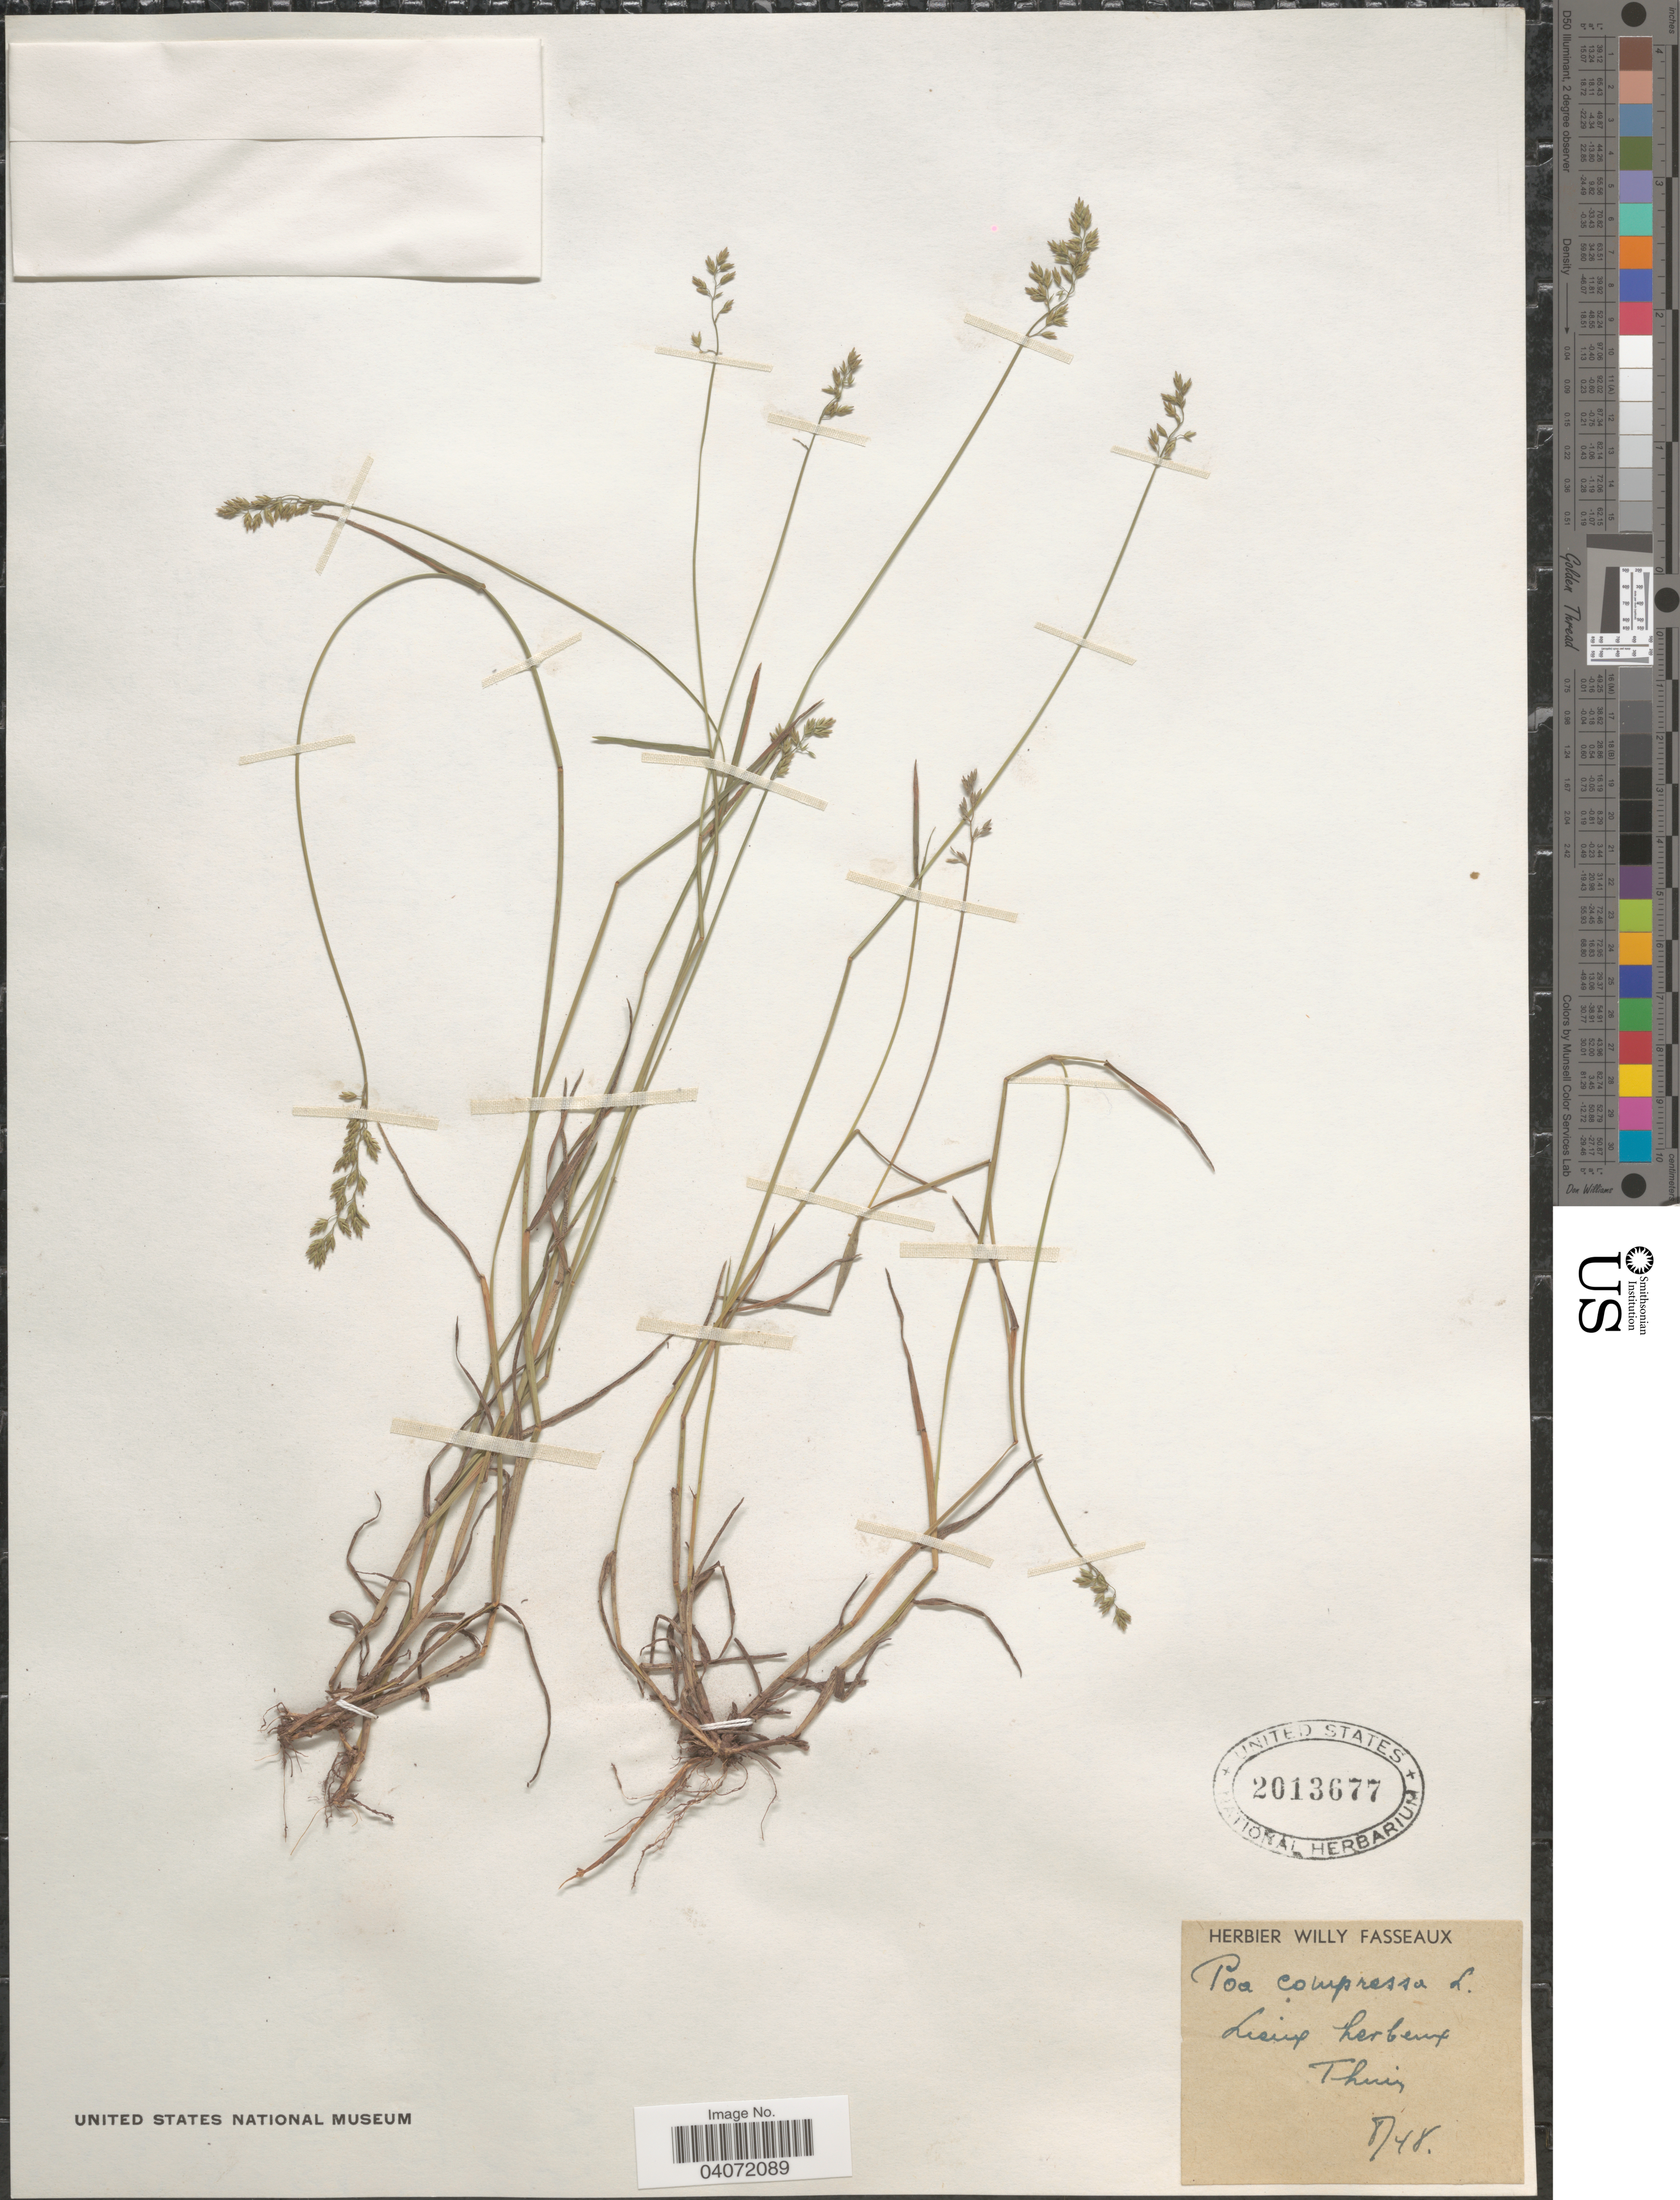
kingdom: Plantae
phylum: Tracheophyta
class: Liliopsida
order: Poales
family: Poaceae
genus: Poa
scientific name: Poa compressa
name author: L.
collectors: W. Fasseaux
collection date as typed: Transcribed d/m/y: /8/48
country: France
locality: Lieux herbeux. Thuir.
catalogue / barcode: US 2013677